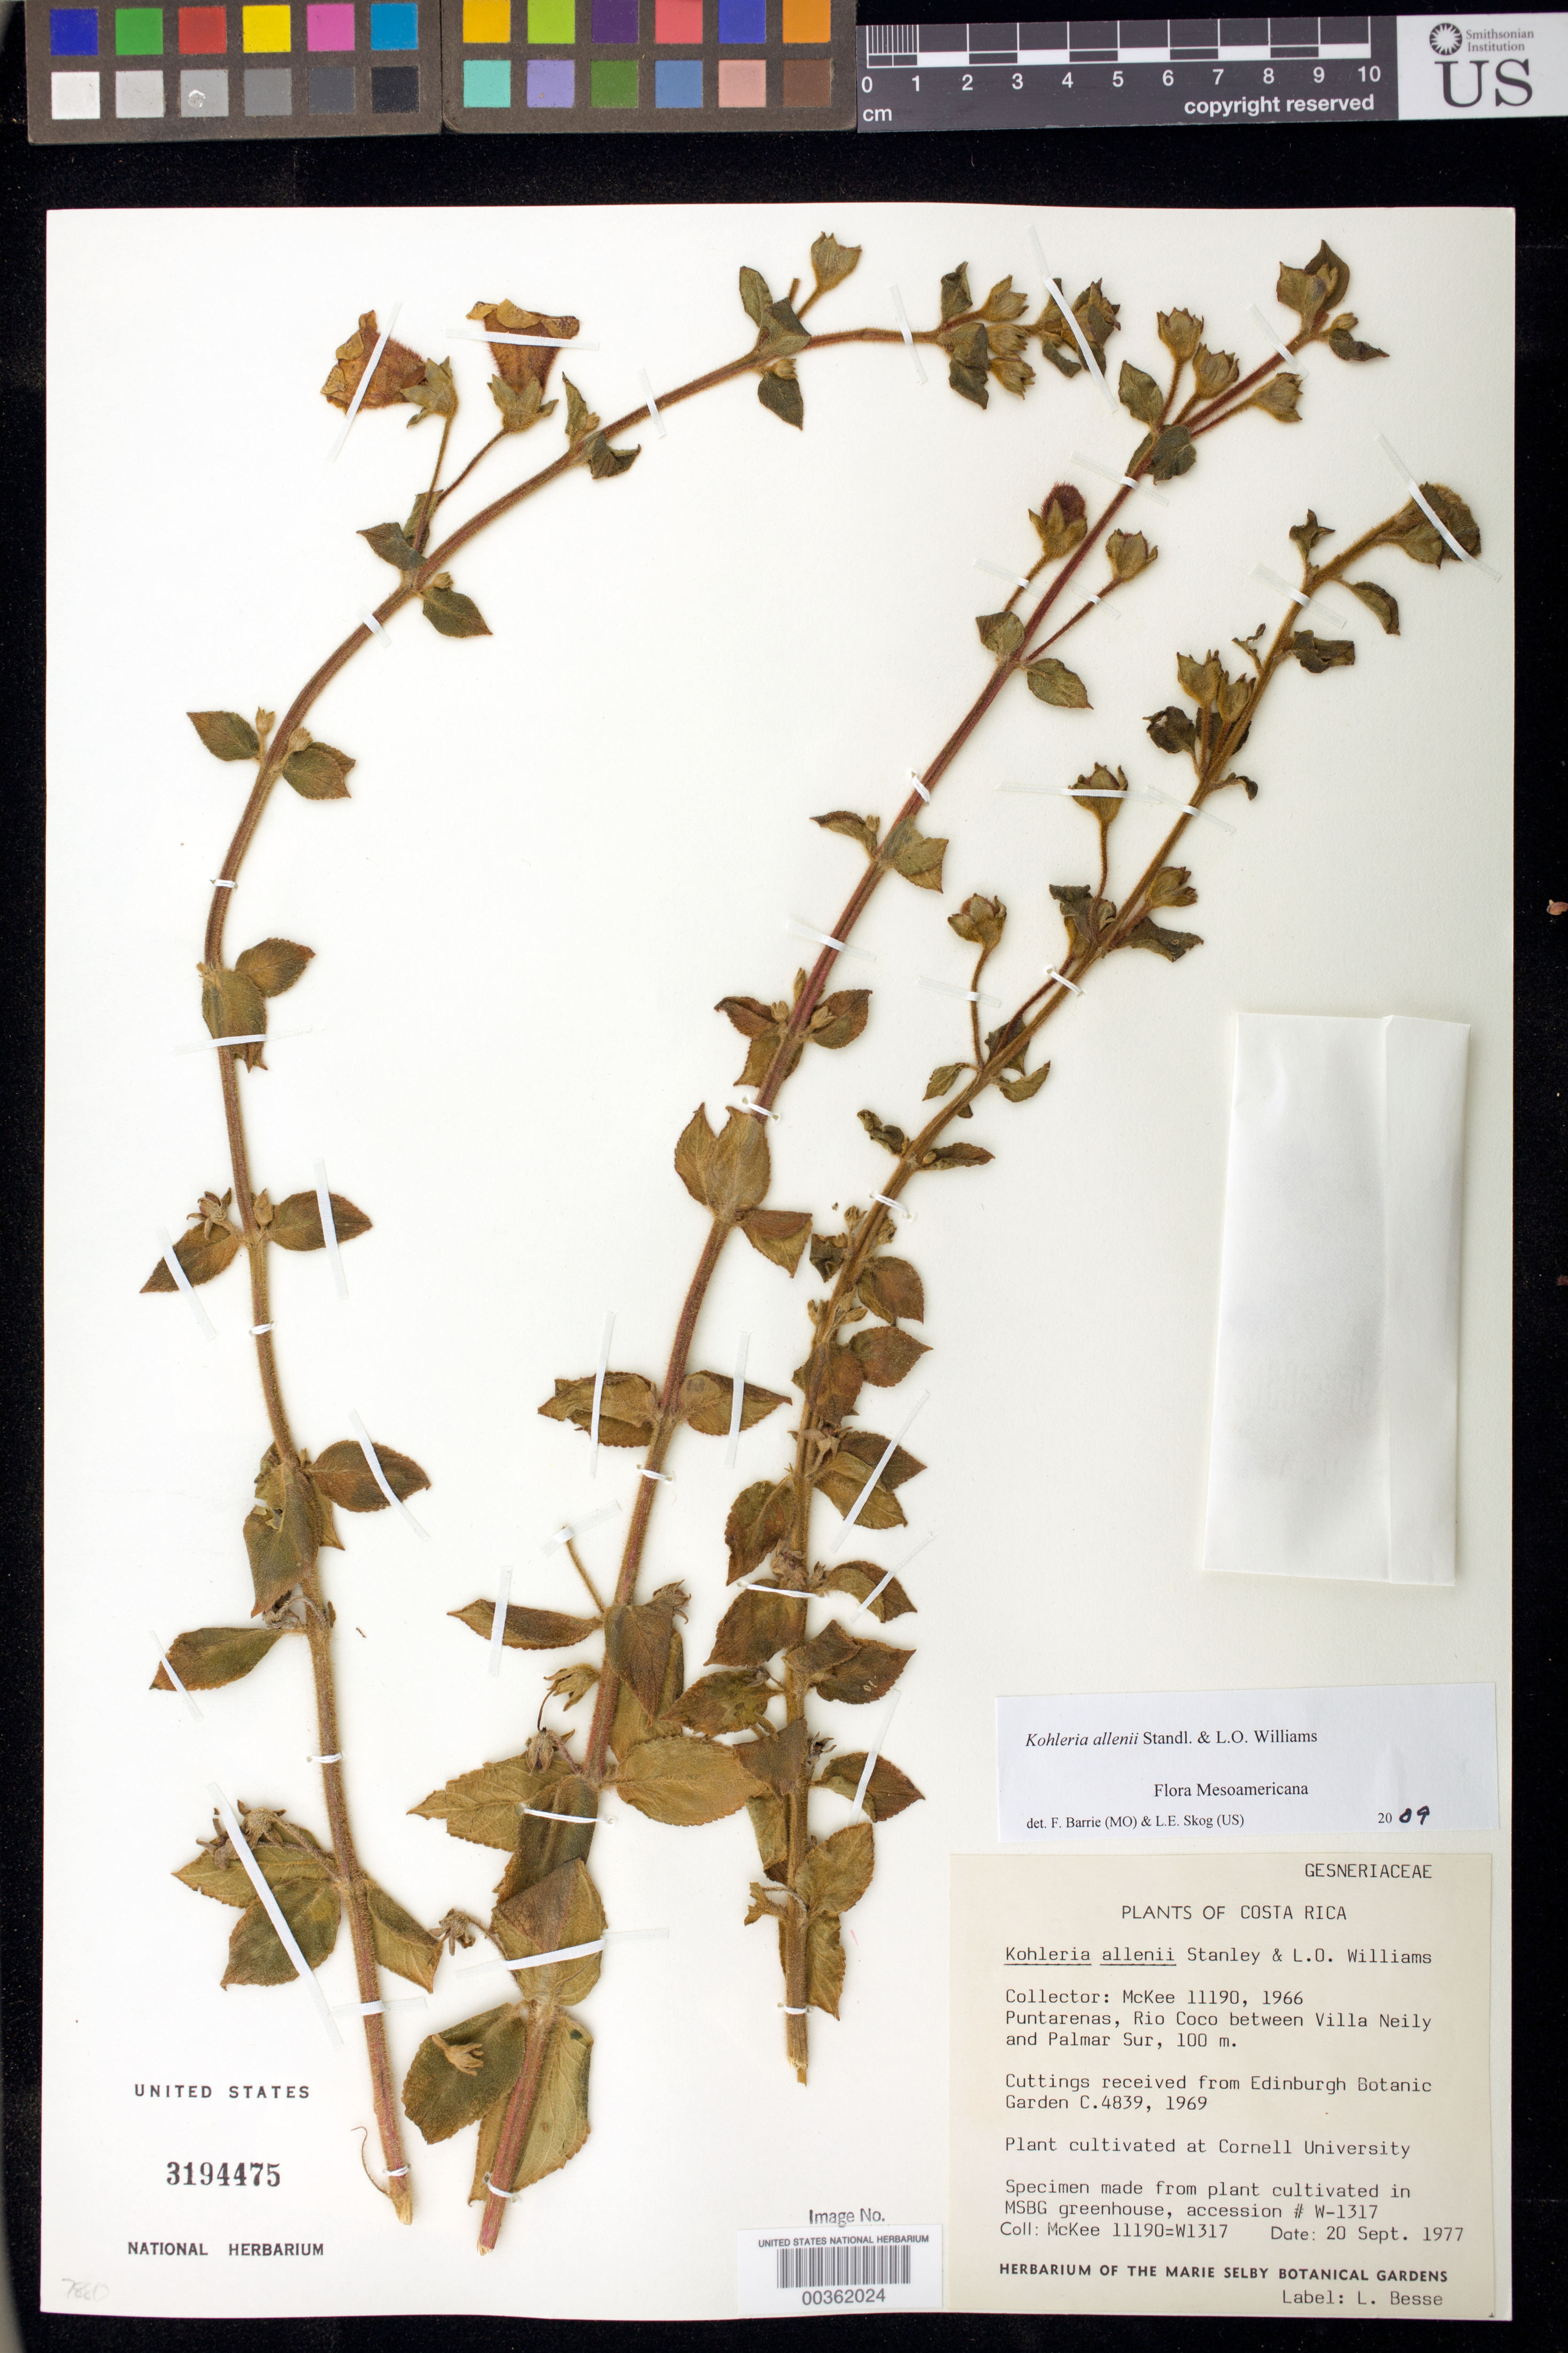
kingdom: Plantae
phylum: Tracheophyta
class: Magnoliopsida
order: Lamiales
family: Gesneriaceae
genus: Kohleria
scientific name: Kohleria allenii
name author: Standl. & L.O. Williams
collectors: H. S. McKee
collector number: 11190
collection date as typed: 20 Sep 1977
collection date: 1977-09-20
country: Costa Rica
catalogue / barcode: US 3194475